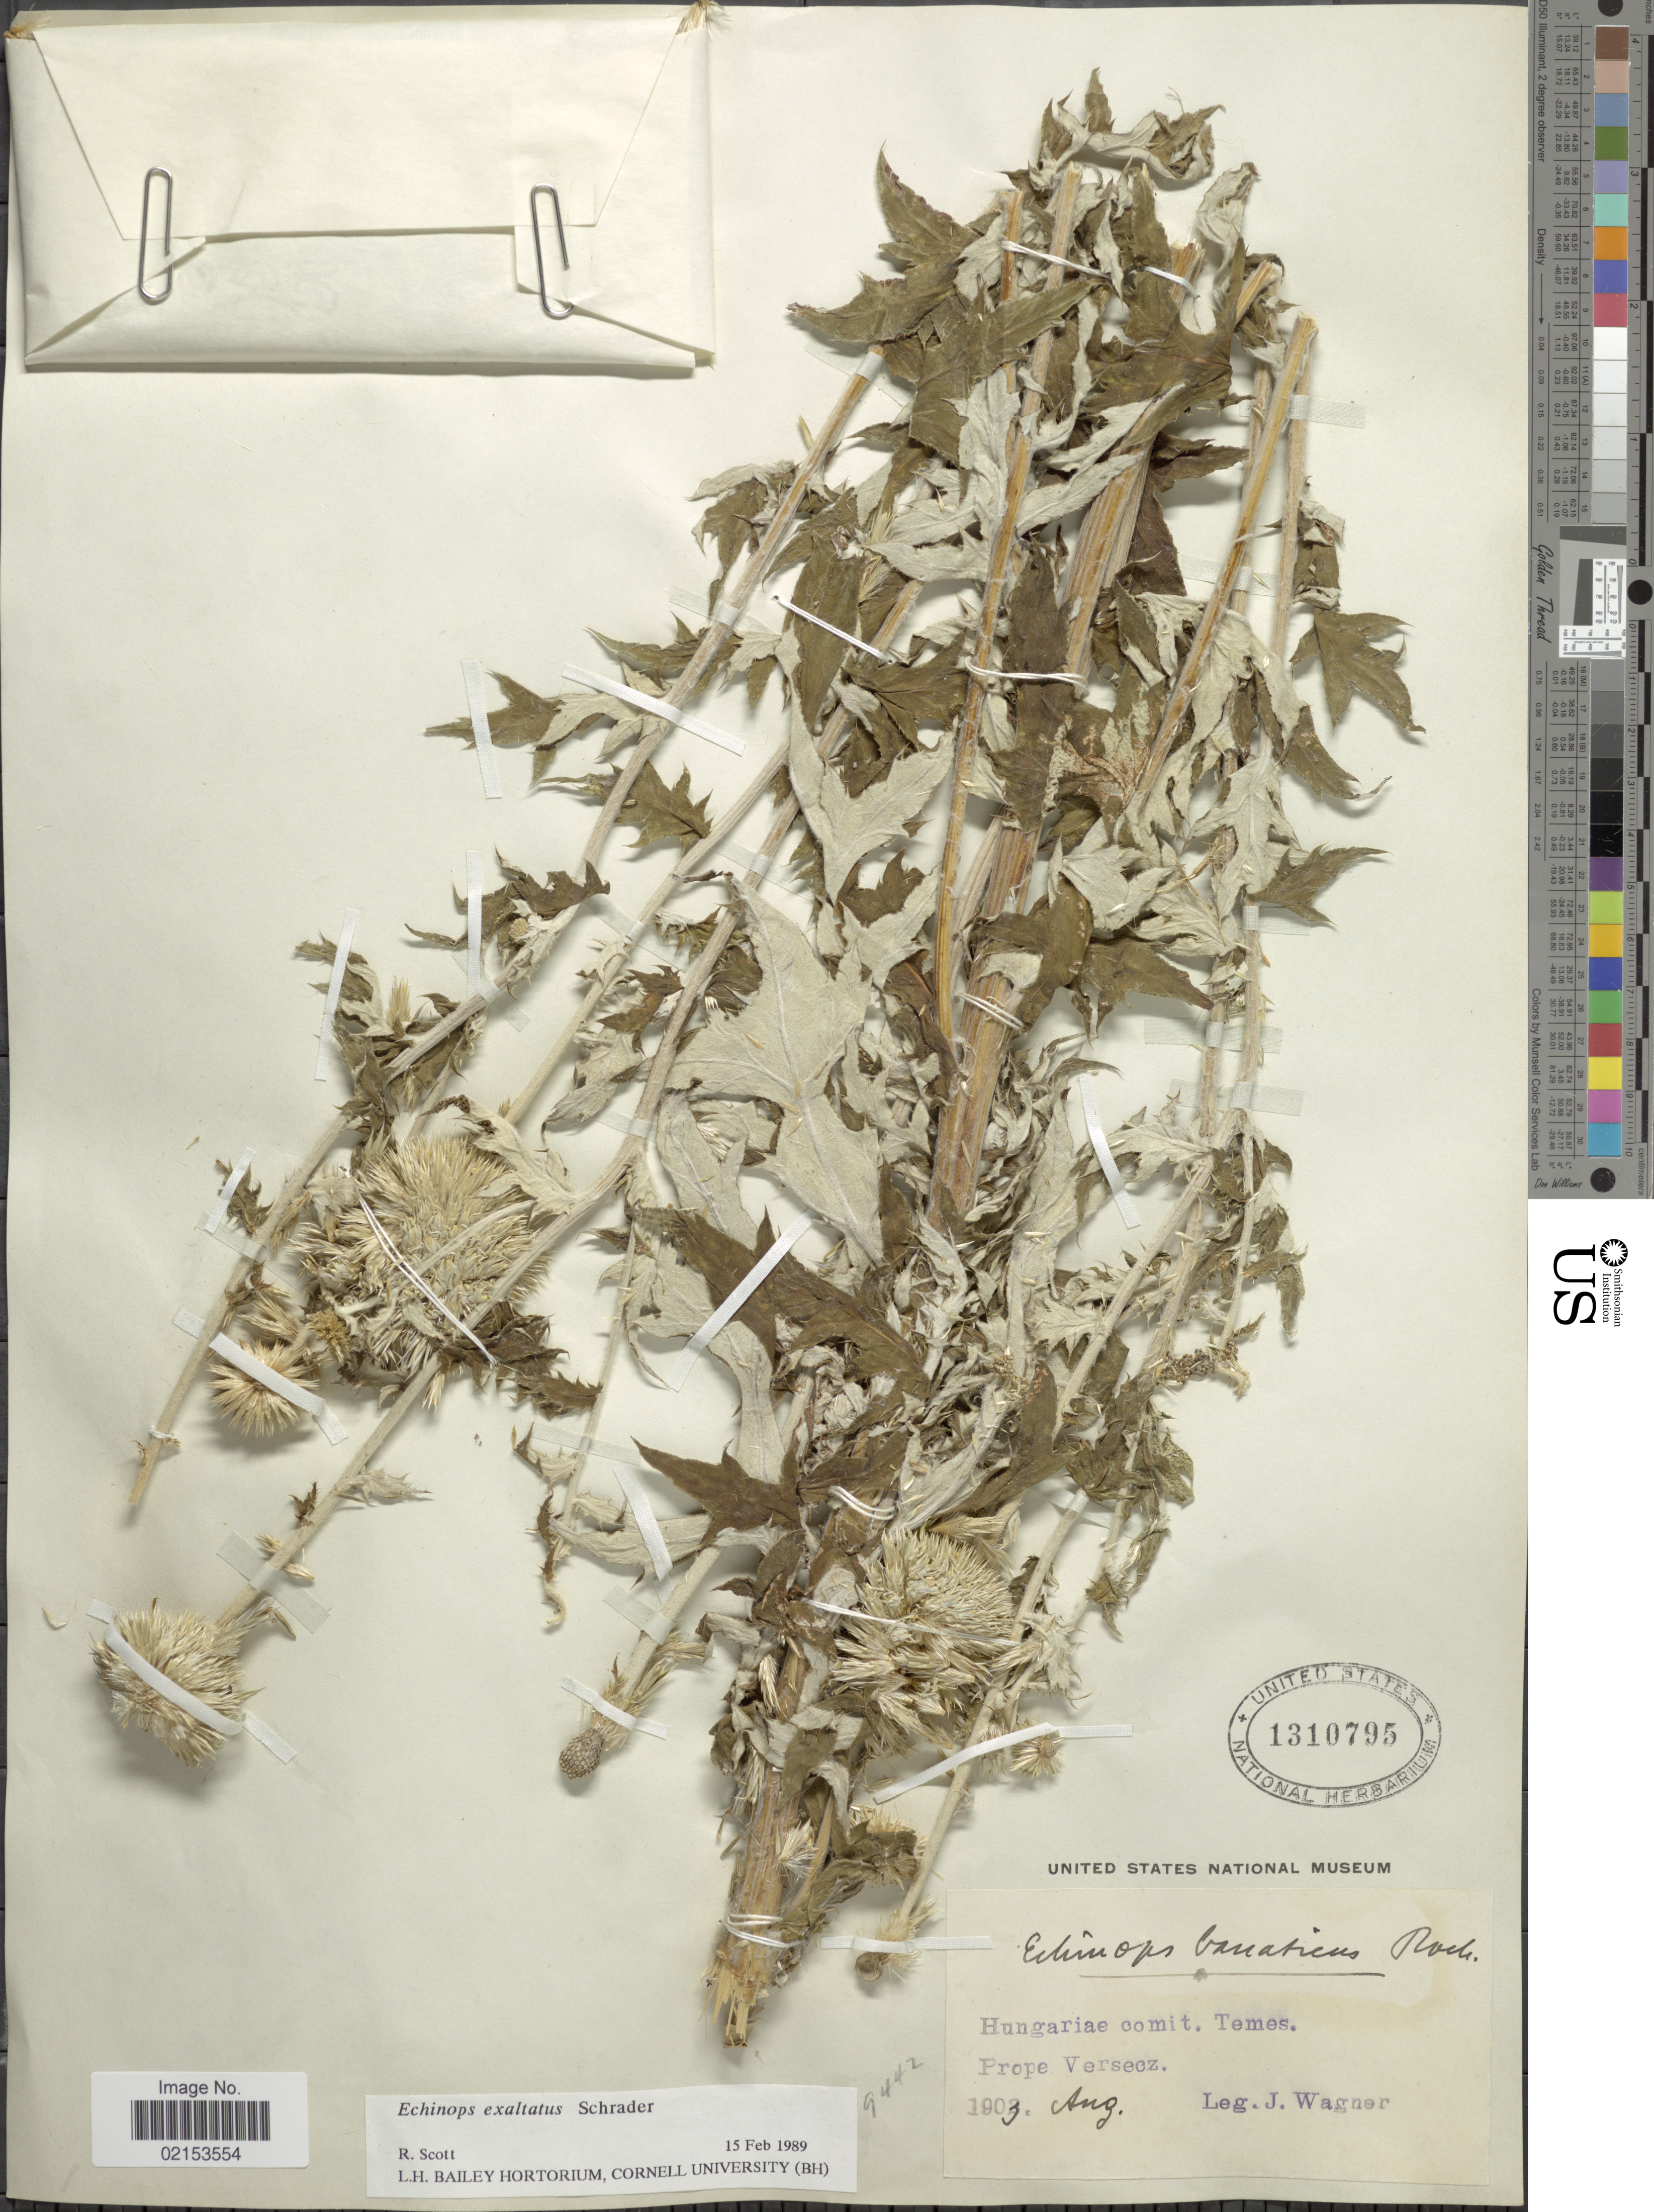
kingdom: Plantae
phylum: Tracheophyta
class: Magnoliopsida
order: Asterales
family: Asteraceae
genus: Echinops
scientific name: Echinops exaltatus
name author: Schrad.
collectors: J. Wagner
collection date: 1903-08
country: Hungary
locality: Temes. Prope Versecz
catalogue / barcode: US 1310795